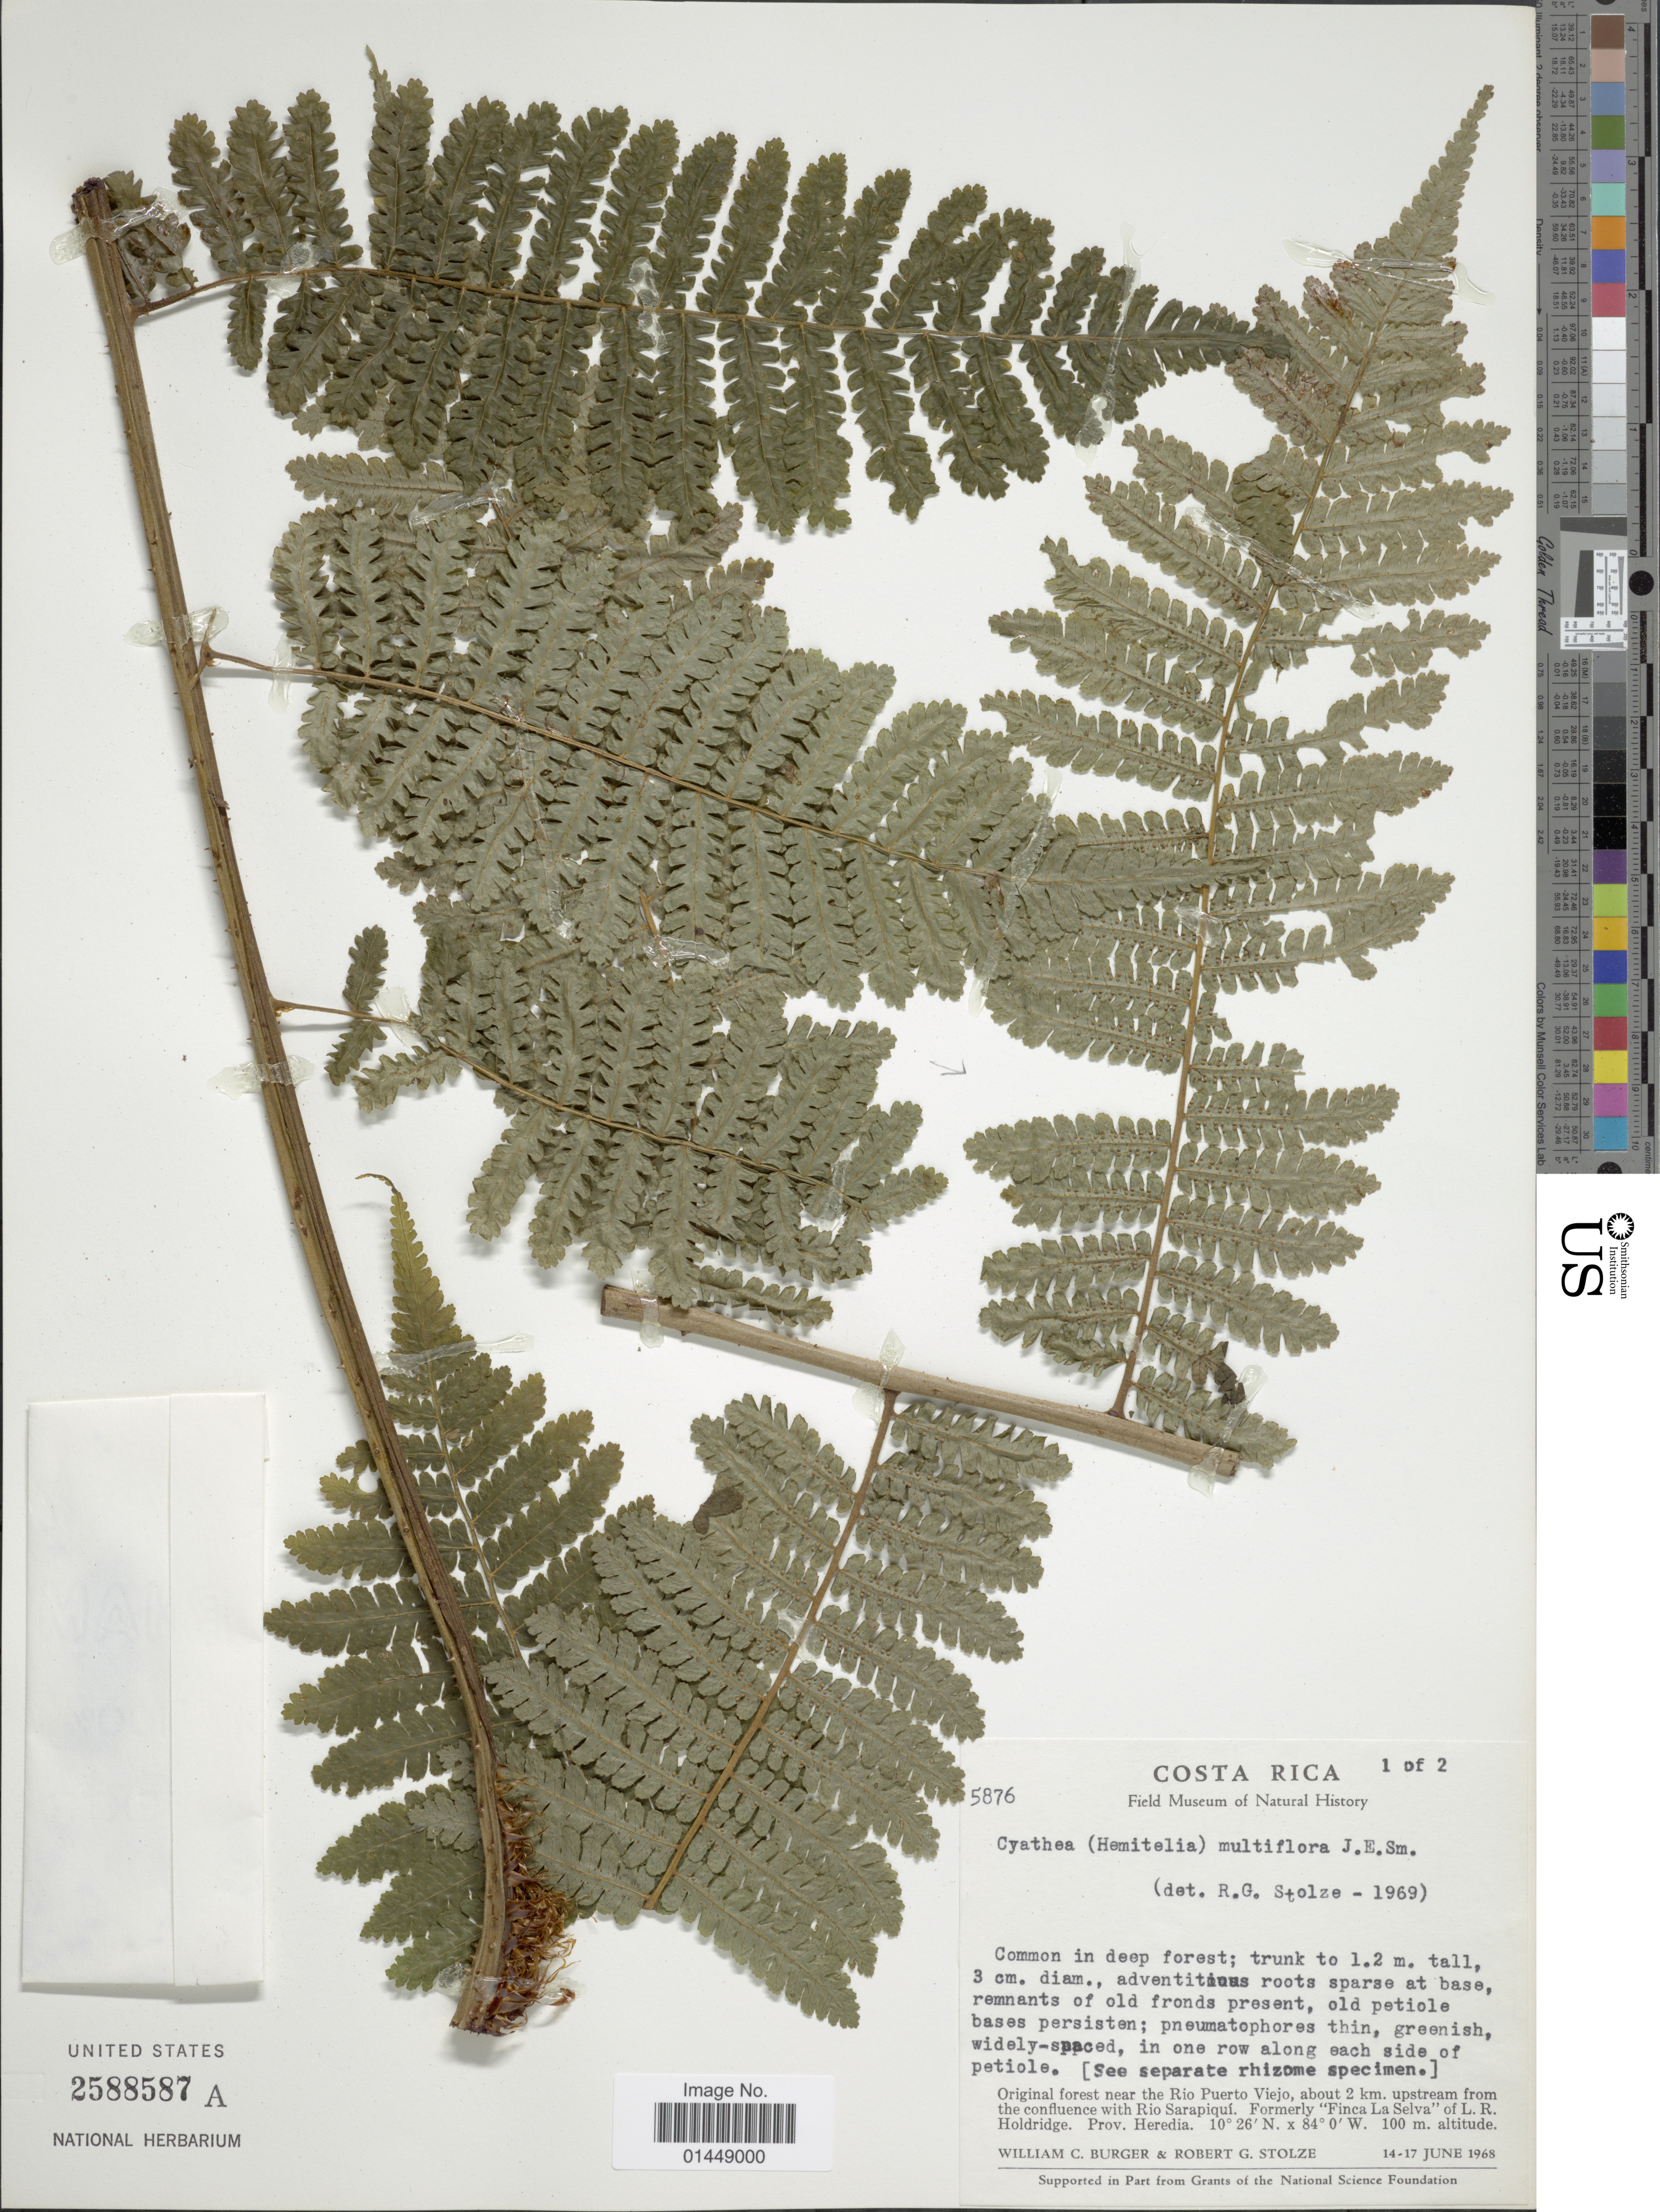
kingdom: Plantae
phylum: Tracheophyta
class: Polypodiopsida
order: Cyatheales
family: Cyatheaceae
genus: Cyathea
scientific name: Cyathea multiflora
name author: Sm.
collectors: W. Burger & R. G. Stolze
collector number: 5876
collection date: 1968-06-14/1968-06-17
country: Costa Rica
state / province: Heredia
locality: Original forest near the Rio Puerto Viejo, about 2 km. kupstream from the confluence with Rio Sarapiquí. Formerly "Finca La Selva" of L.R. Holdridge, Prov. Heredia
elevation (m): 100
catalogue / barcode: US 2588587A